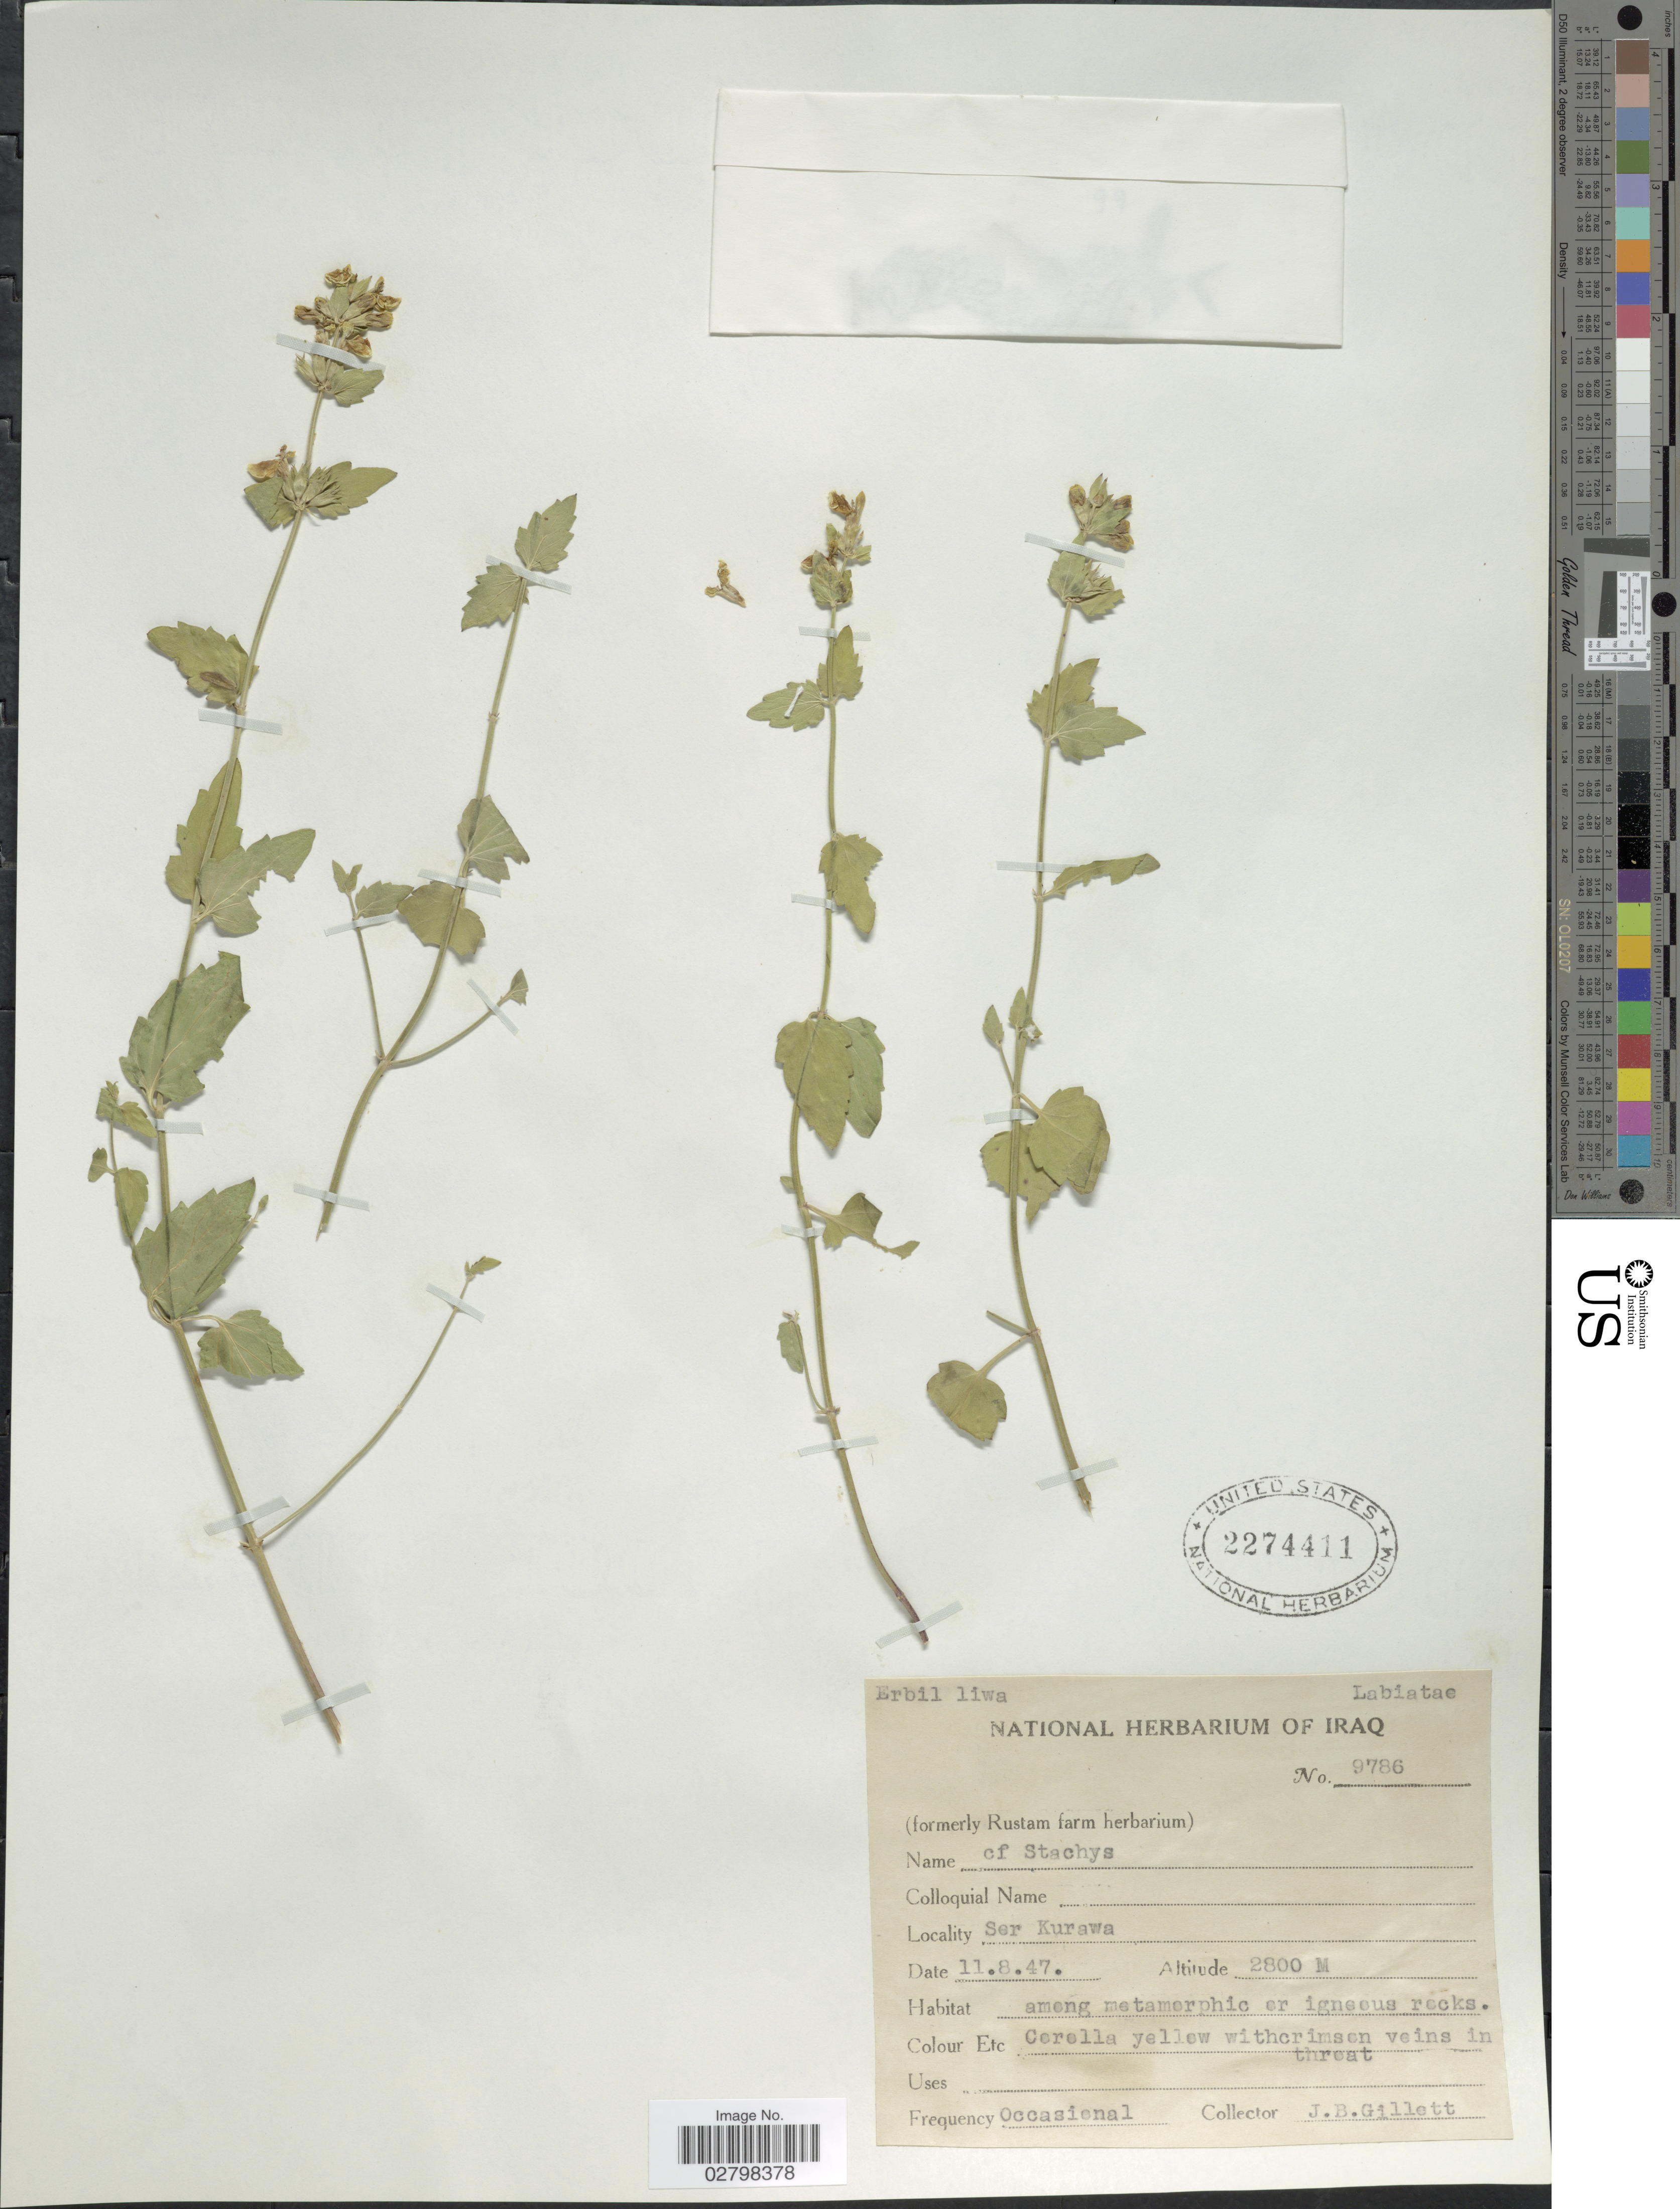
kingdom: Plantae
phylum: Tracheophyta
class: Magnoliopsida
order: Lamiales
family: Lamiaceae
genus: Stachys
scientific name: Stachys sp.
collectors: J. B. Gillett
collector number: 9786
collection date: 1947-08-11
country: Iraq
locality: Ser Kurawa. Erbil liwa.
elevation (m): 2800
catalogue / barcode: US 2274411